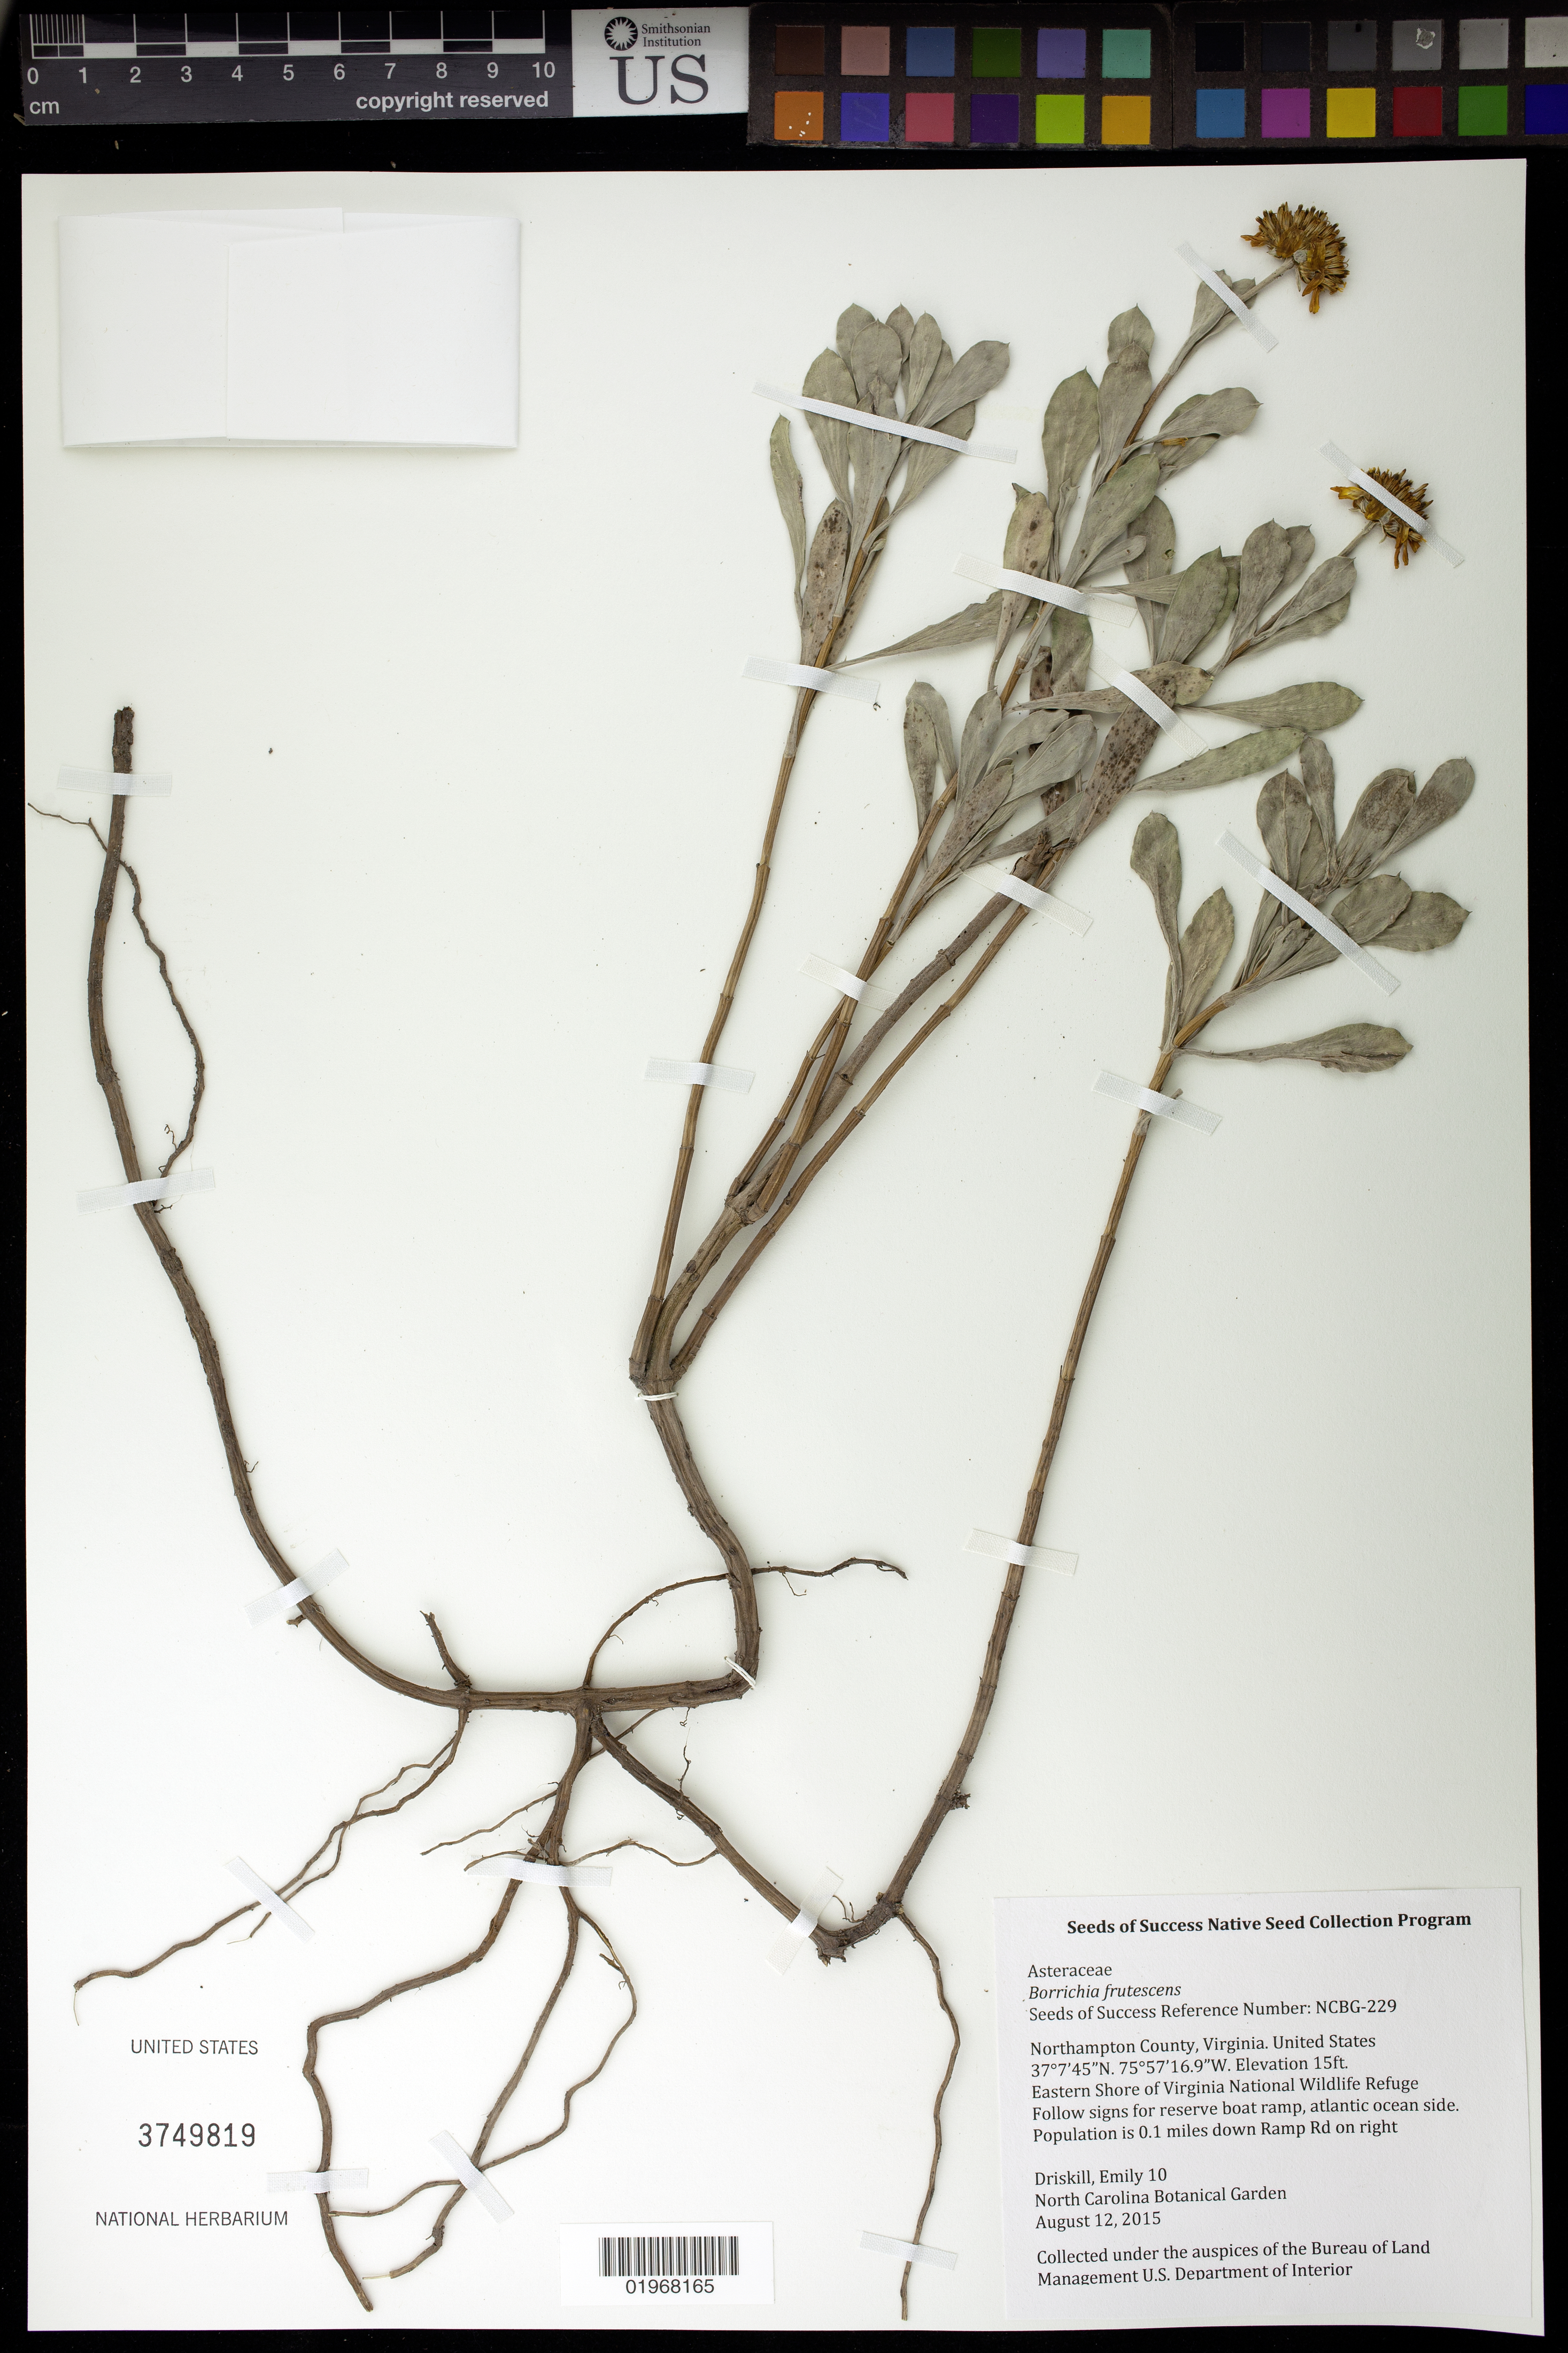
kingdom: Plantae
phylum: Tracheophyta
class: Magnoliopsida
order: Asterales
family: Asteraceae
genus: Borrichia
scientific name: Borrichia frutescens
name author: (L.) DC.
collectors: E. Driskill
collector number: NCBG-229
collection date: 2015-08-12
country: United States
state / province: Virginia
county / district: Northampton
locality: Eastern Shore of Virginia National Wildlife Refuge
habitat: Tidal marsh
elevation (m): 5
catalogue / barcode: US 3749819